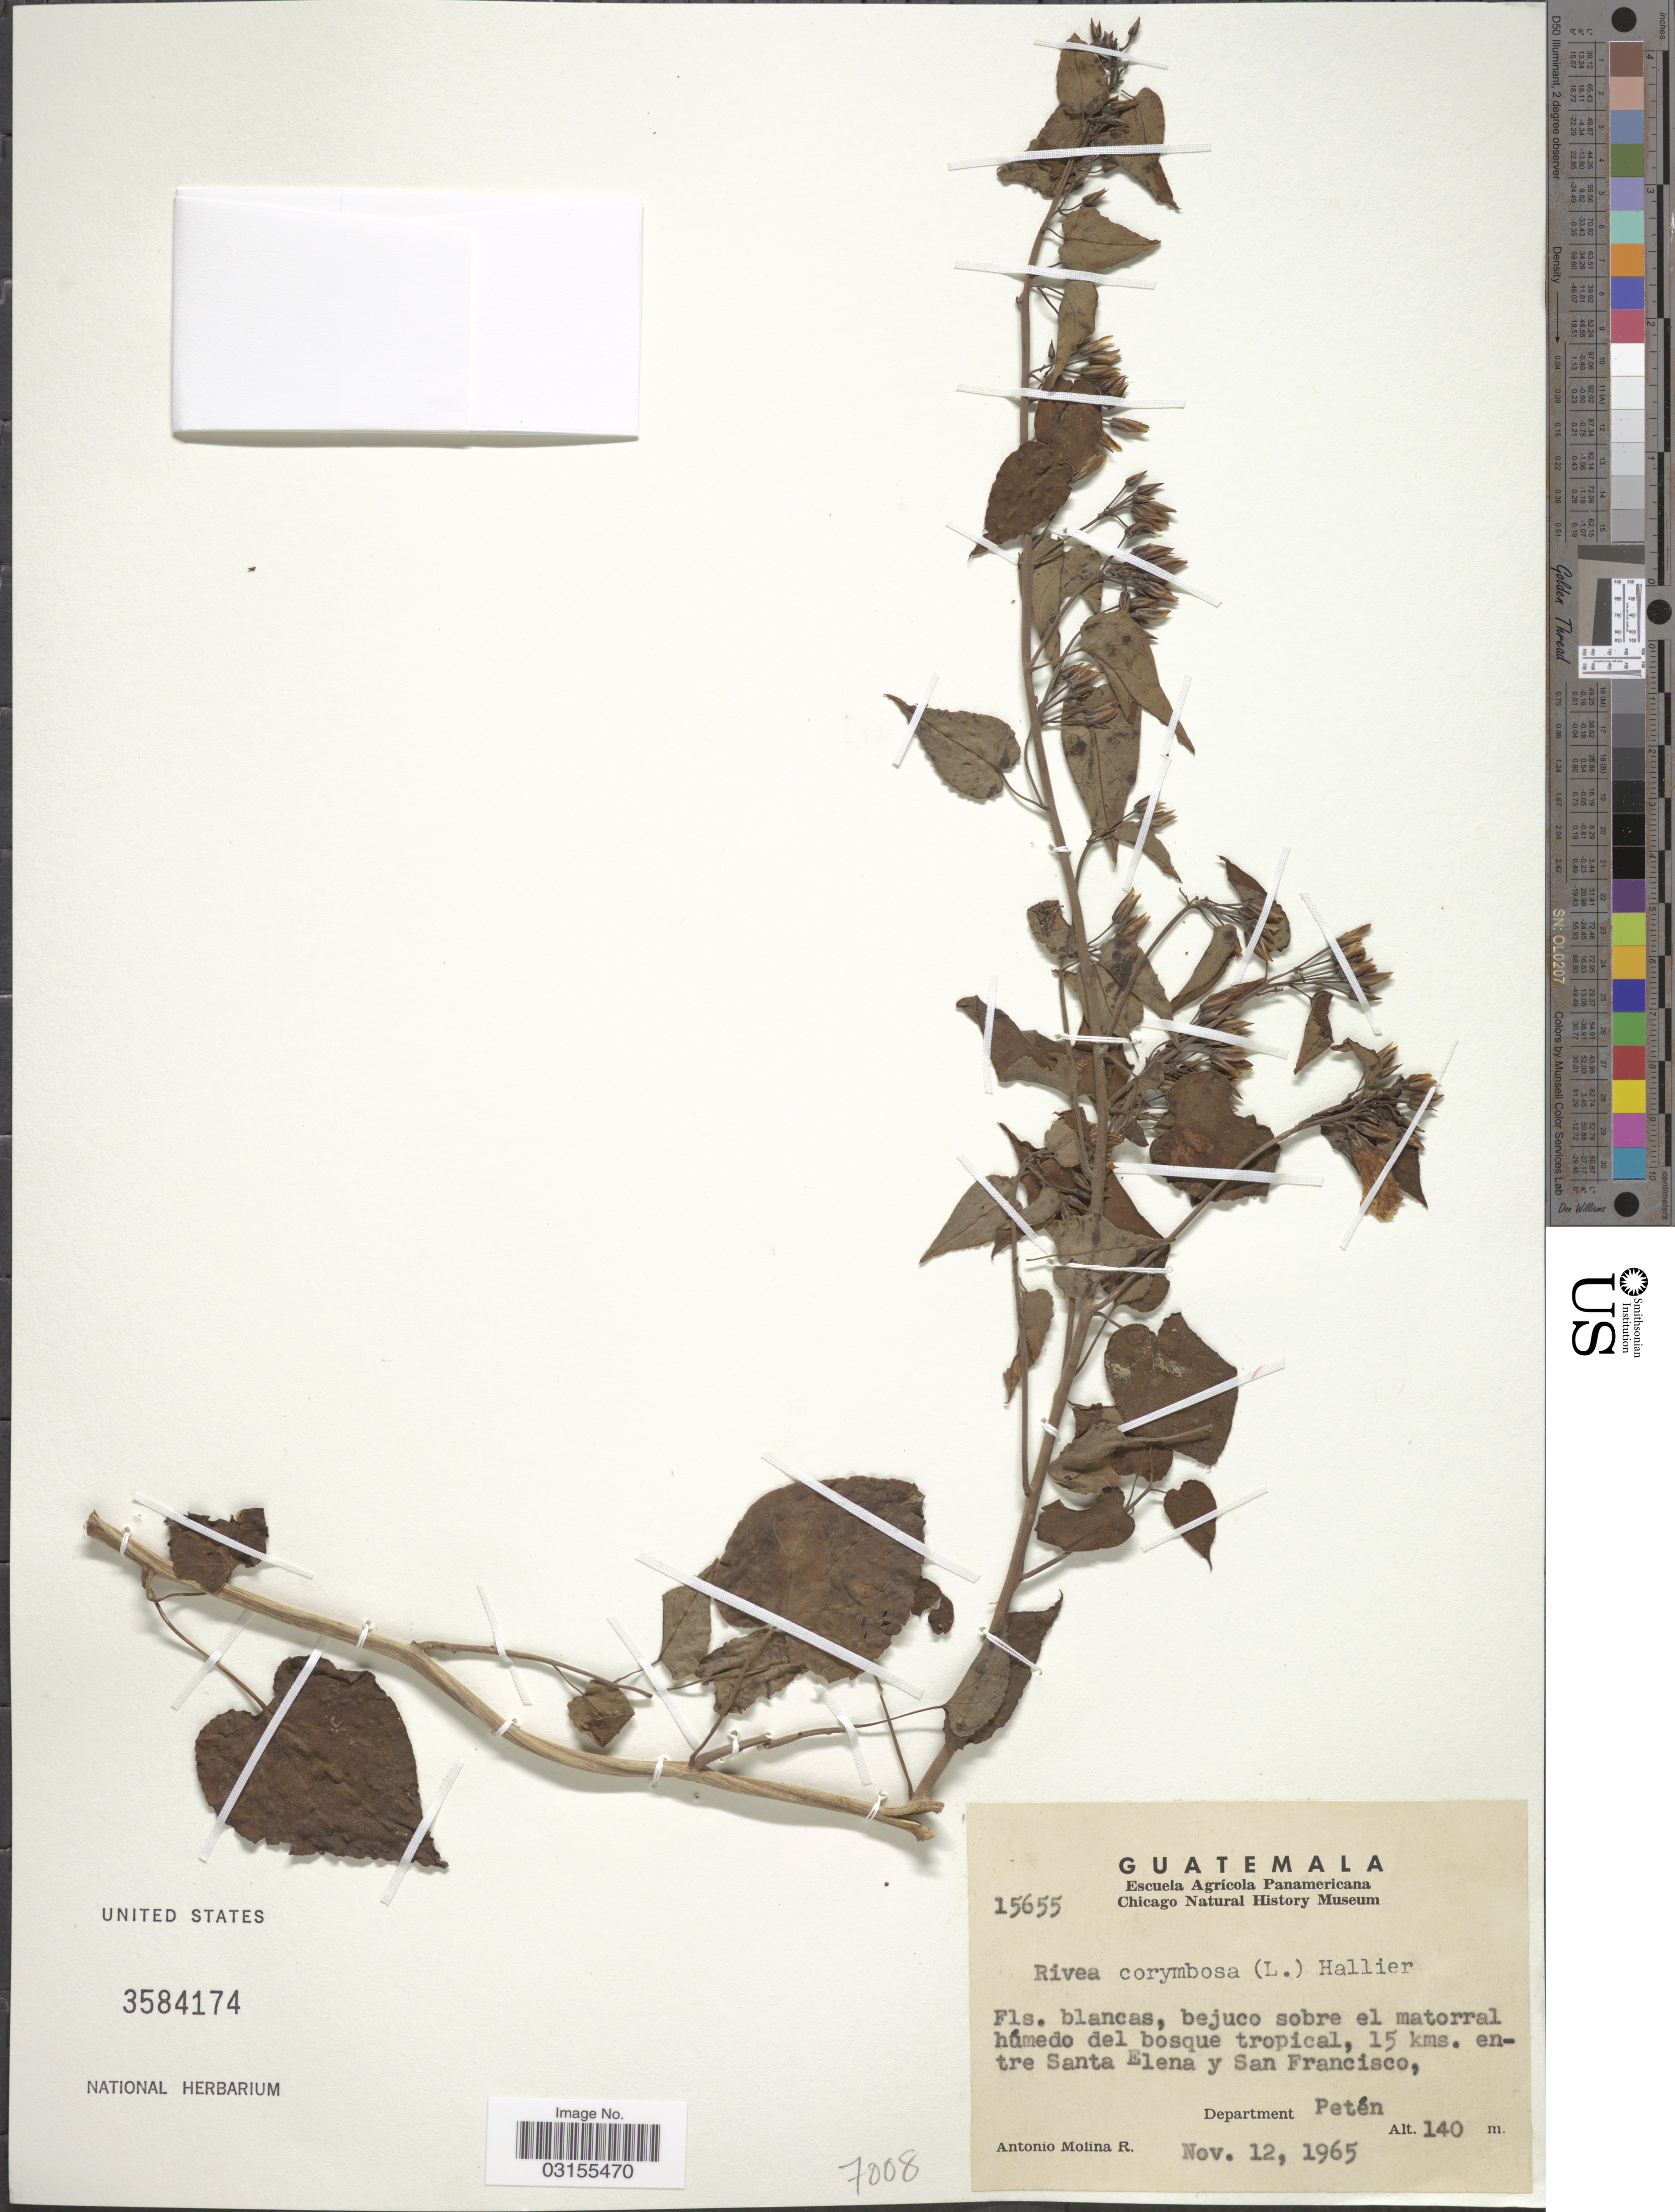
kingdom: Plantae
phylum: Tracheophyta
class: Magnoliopsida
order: Solanales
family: Convolvulaceae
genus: Turbina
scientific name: Turbina corymbosa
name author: (L.) Raf.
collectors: A. Molina R.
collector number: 15655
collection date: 1965-11-12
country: Guatemala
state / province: El Petén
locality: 15 kms. entre Santa Elena y San Francsico, Department Petén.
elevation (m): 140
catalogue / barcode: US 3584174